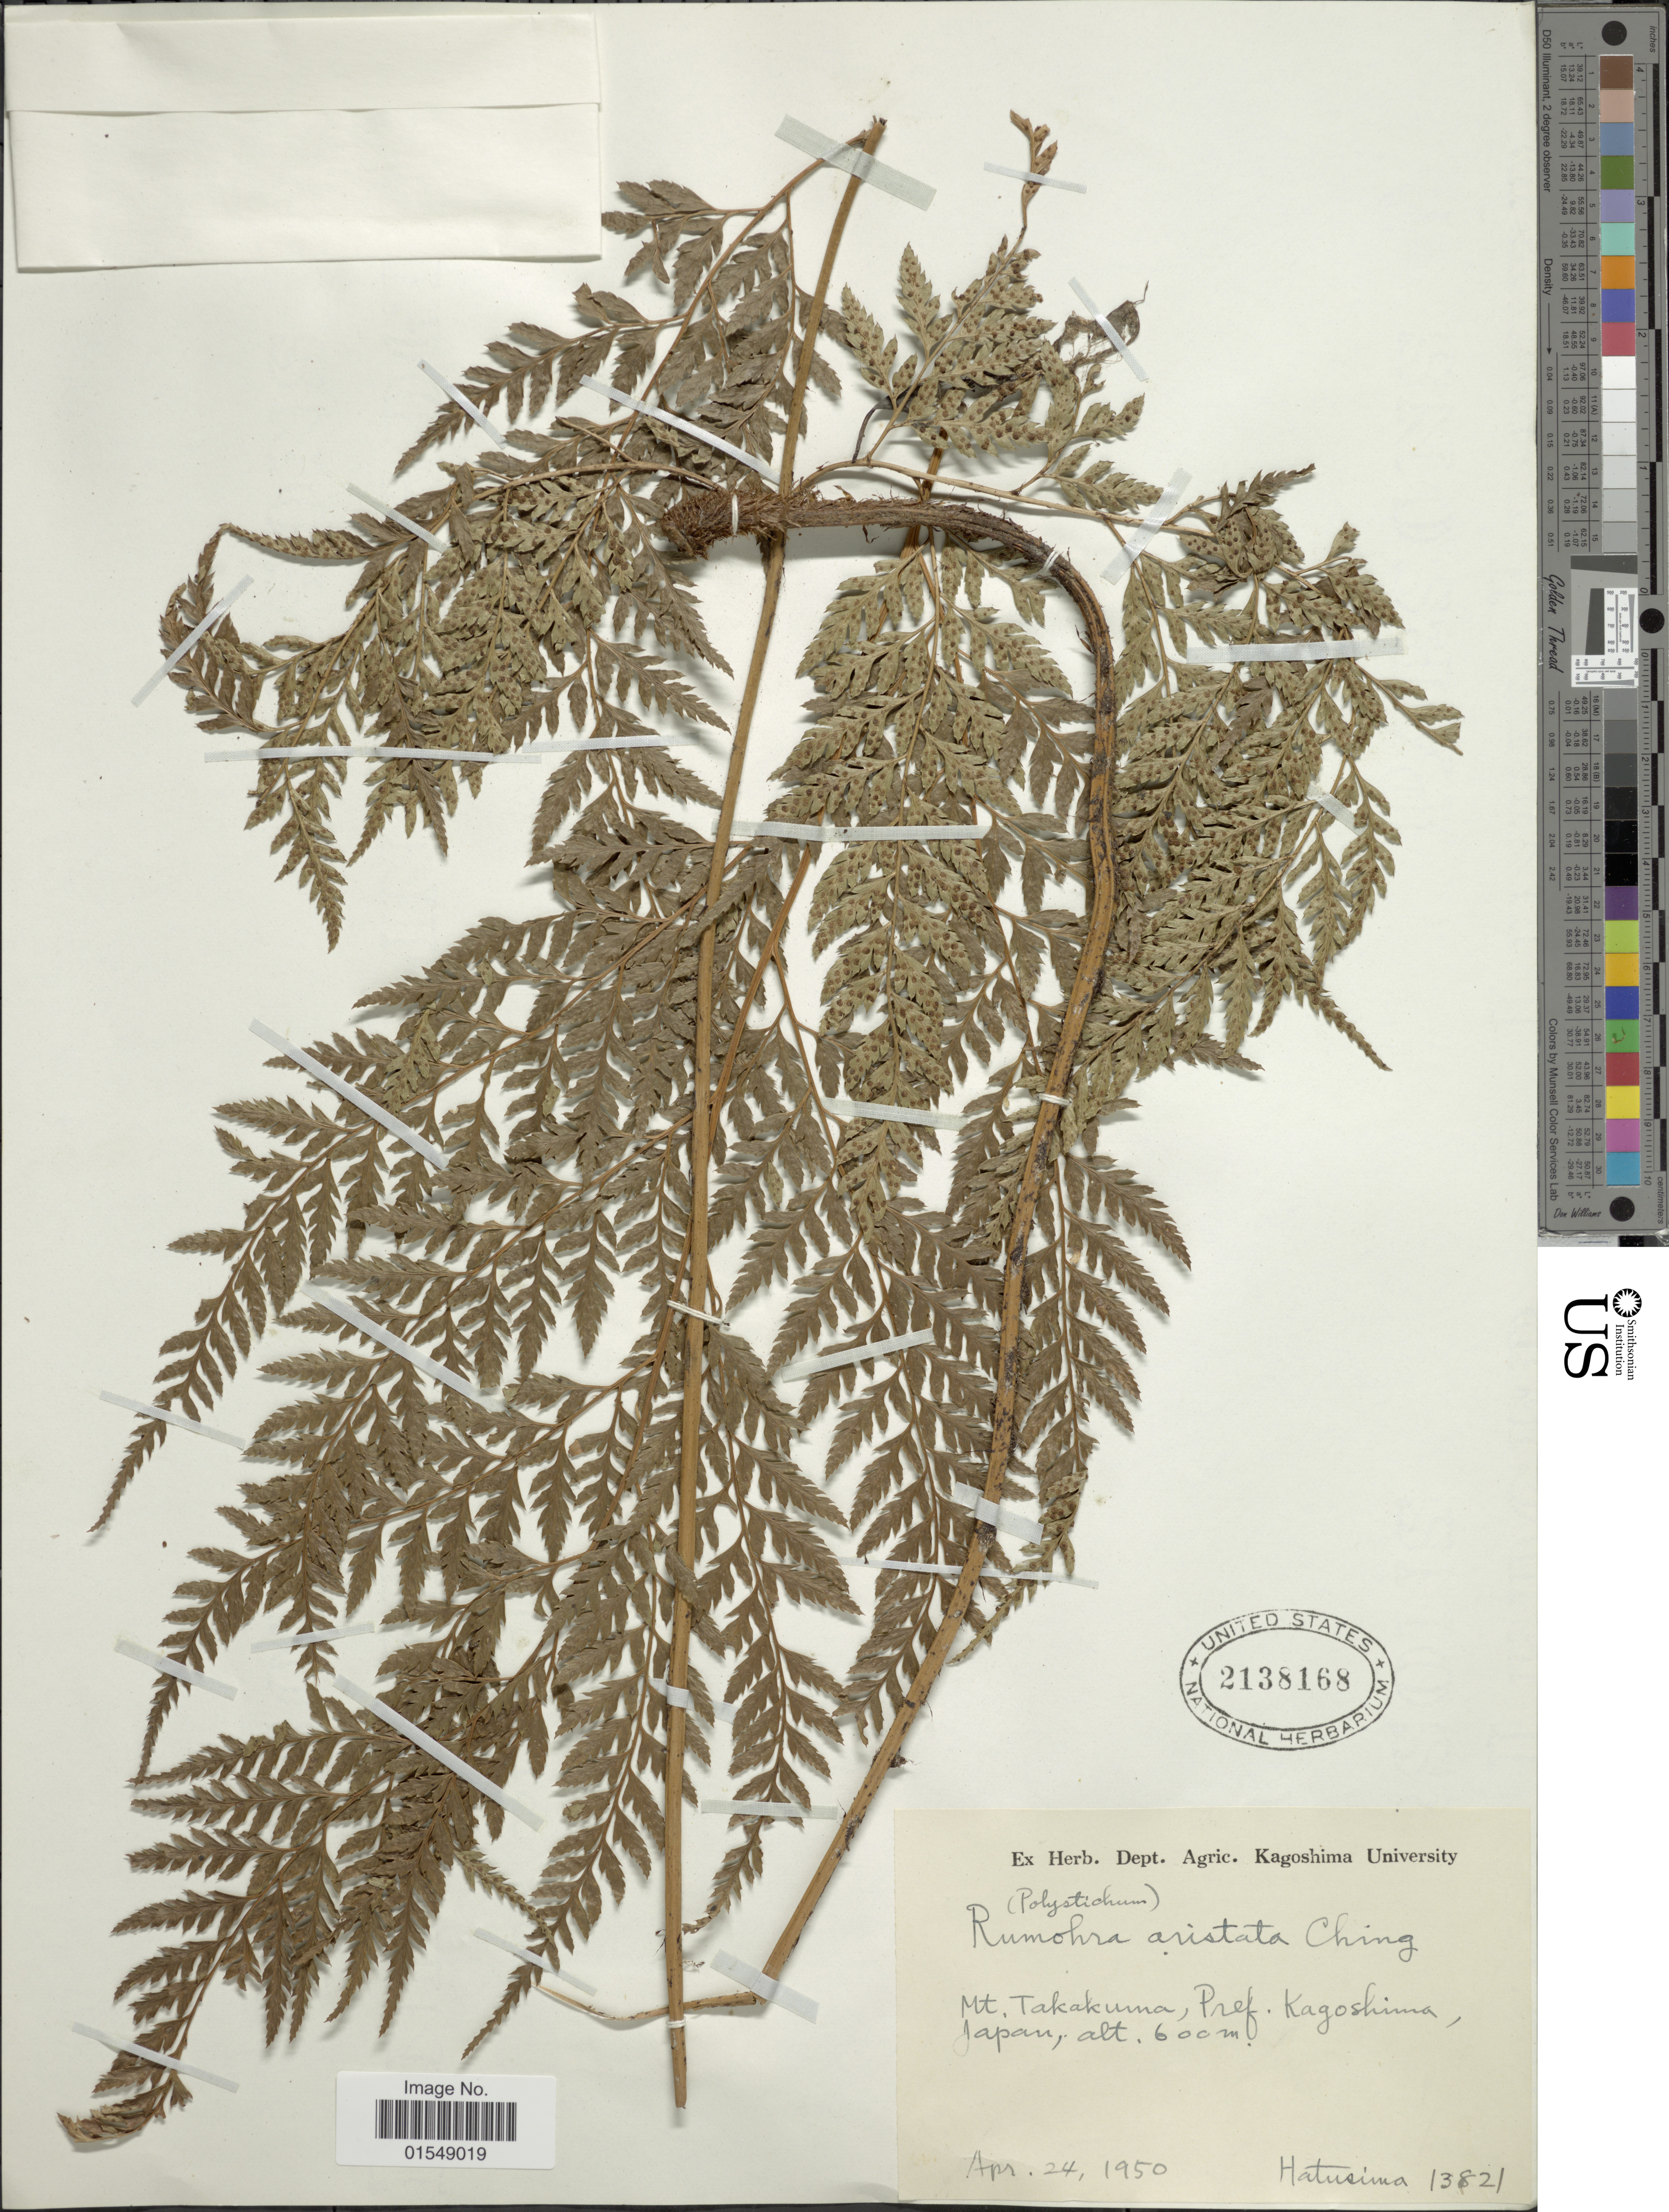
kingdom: Plantae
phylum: Tracheophyta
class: Polypodiopsida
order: Polypodiales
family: Dryopteridaceae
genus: Arachniodes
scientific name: Arachniodes aristata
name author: (G. Forst.) Tindale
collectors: -. Hatusima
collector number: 13821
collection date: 1950-04-24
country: Japan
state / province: Kagosima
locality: Mt. Takakuma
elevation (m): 600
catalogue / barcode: US 2138168